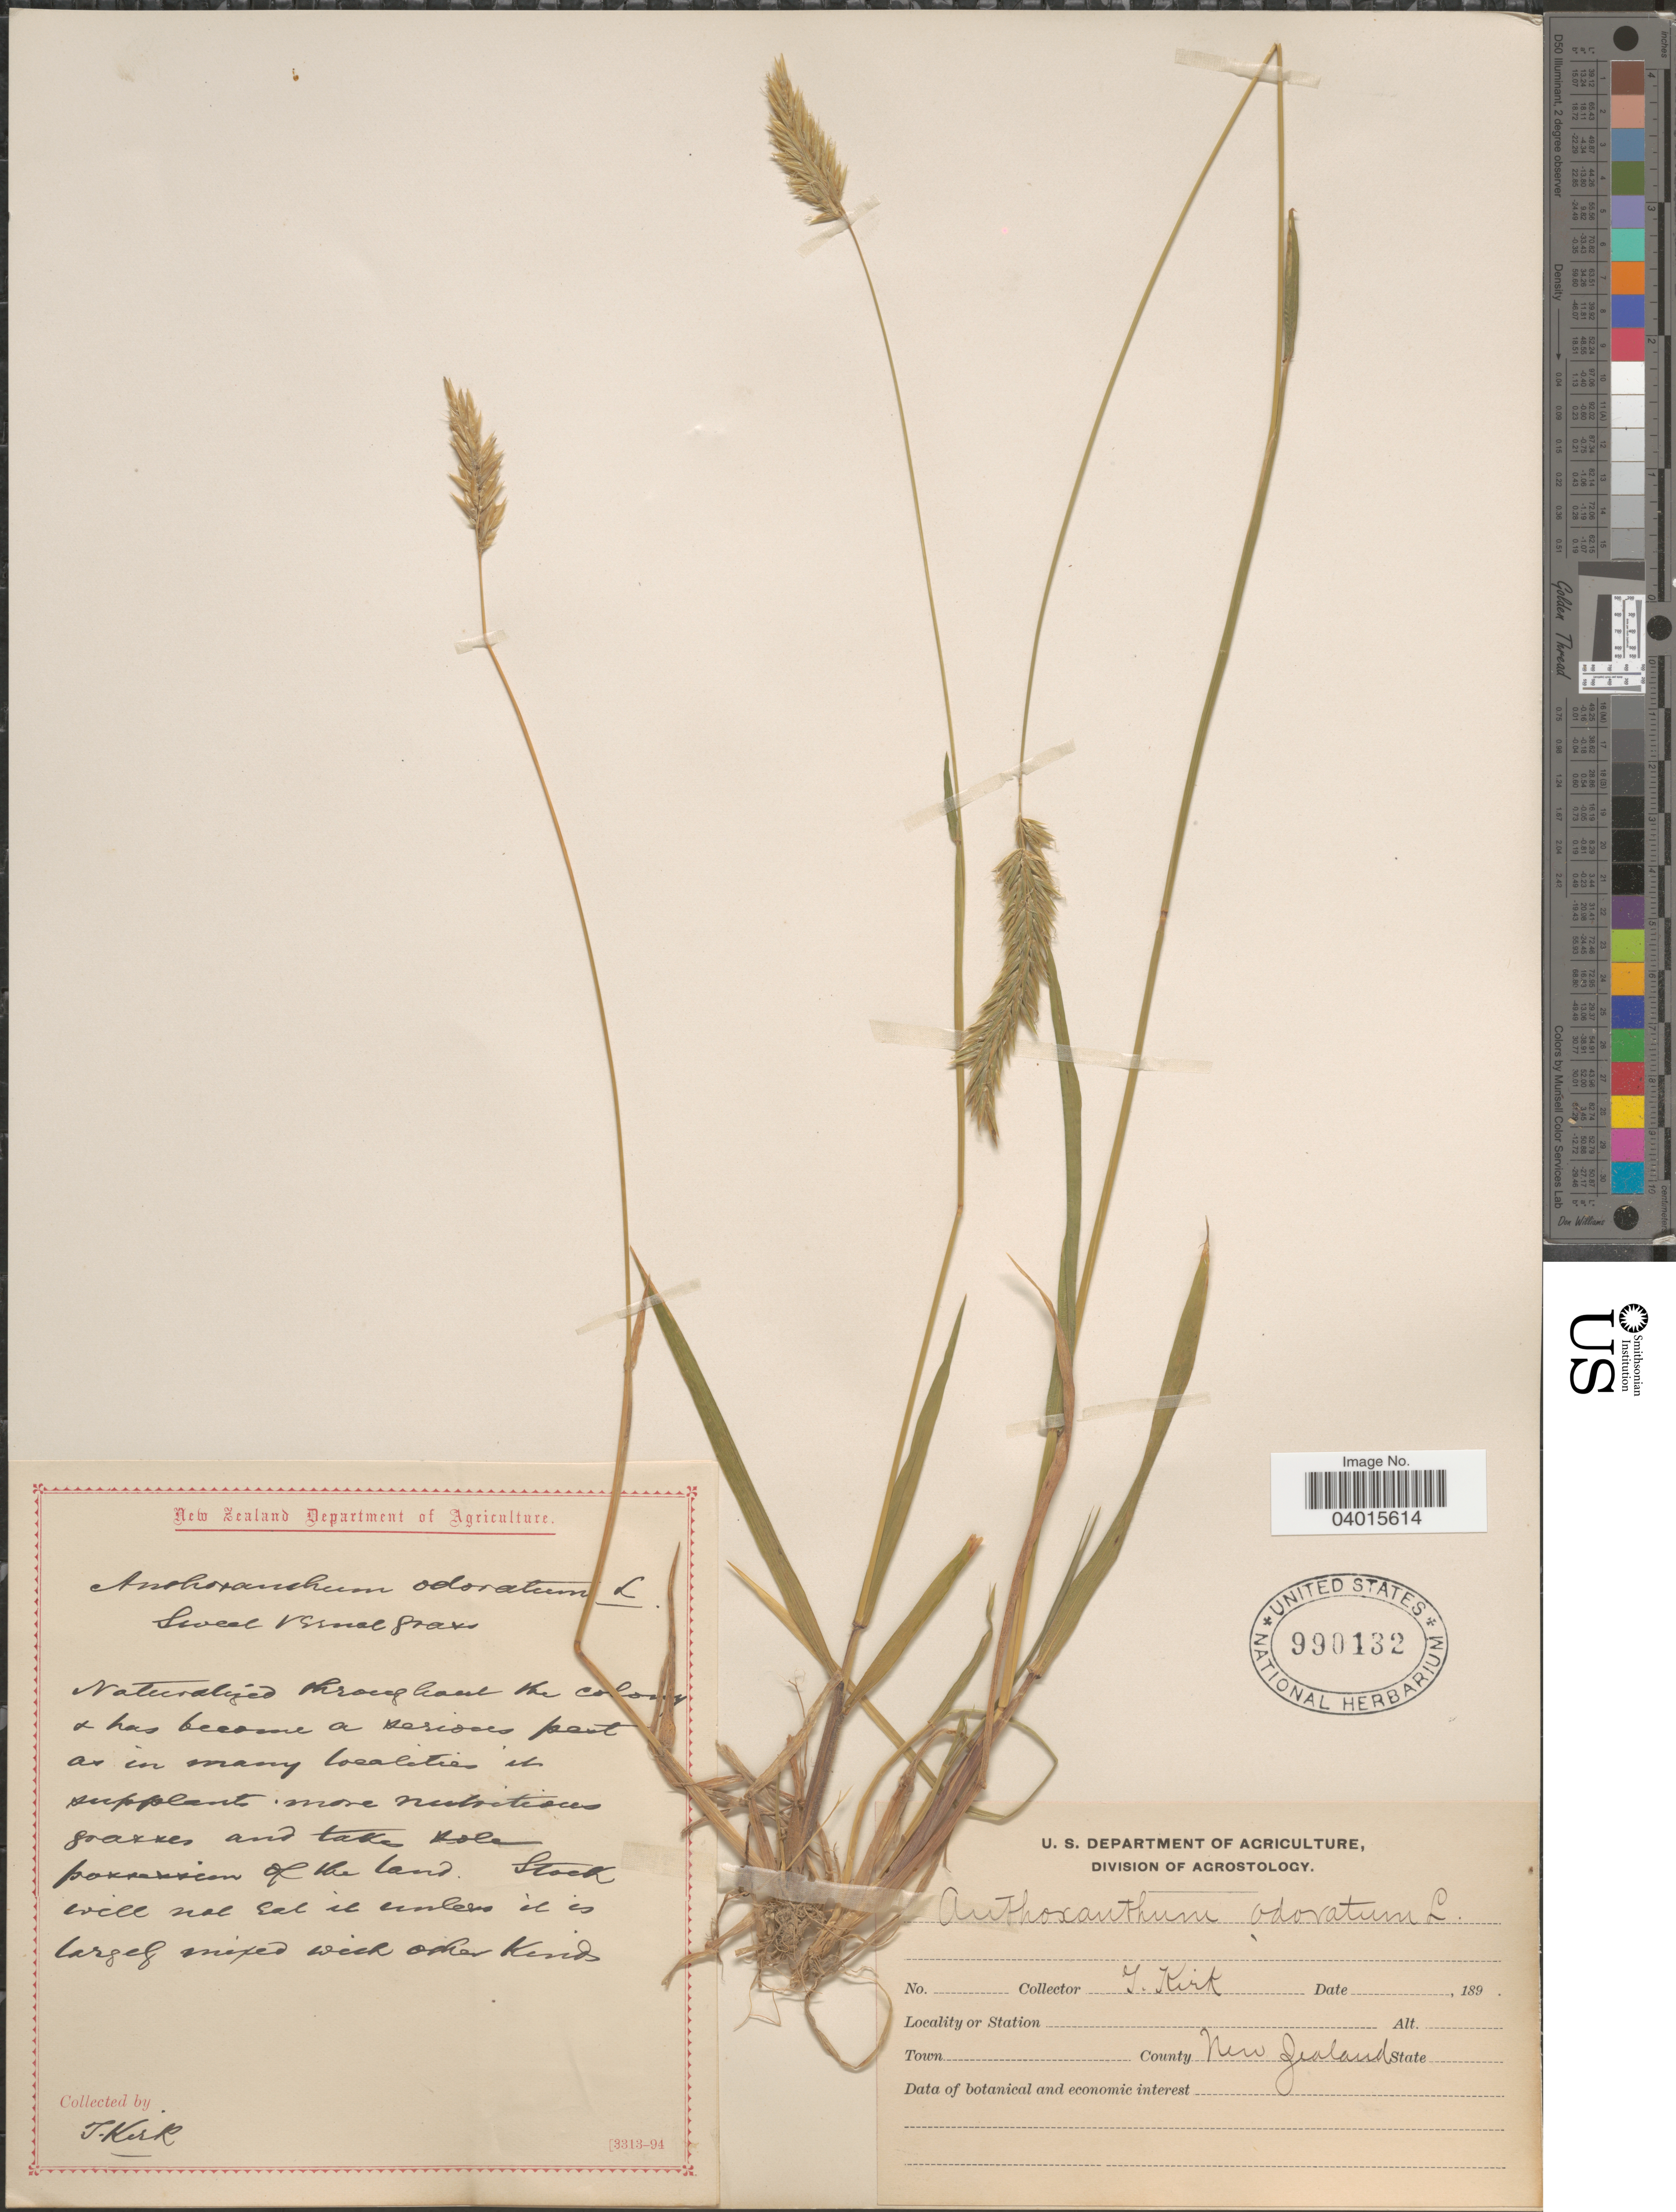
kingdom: Plantae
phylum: Tracheophyta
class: Liliopsida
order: Poales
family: Poaceae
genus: Anthoxanthum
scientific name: Anthoxanthum odoratum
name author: L.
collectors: J. Kirk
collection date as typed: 189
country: New Zealand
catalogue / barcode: US 990132